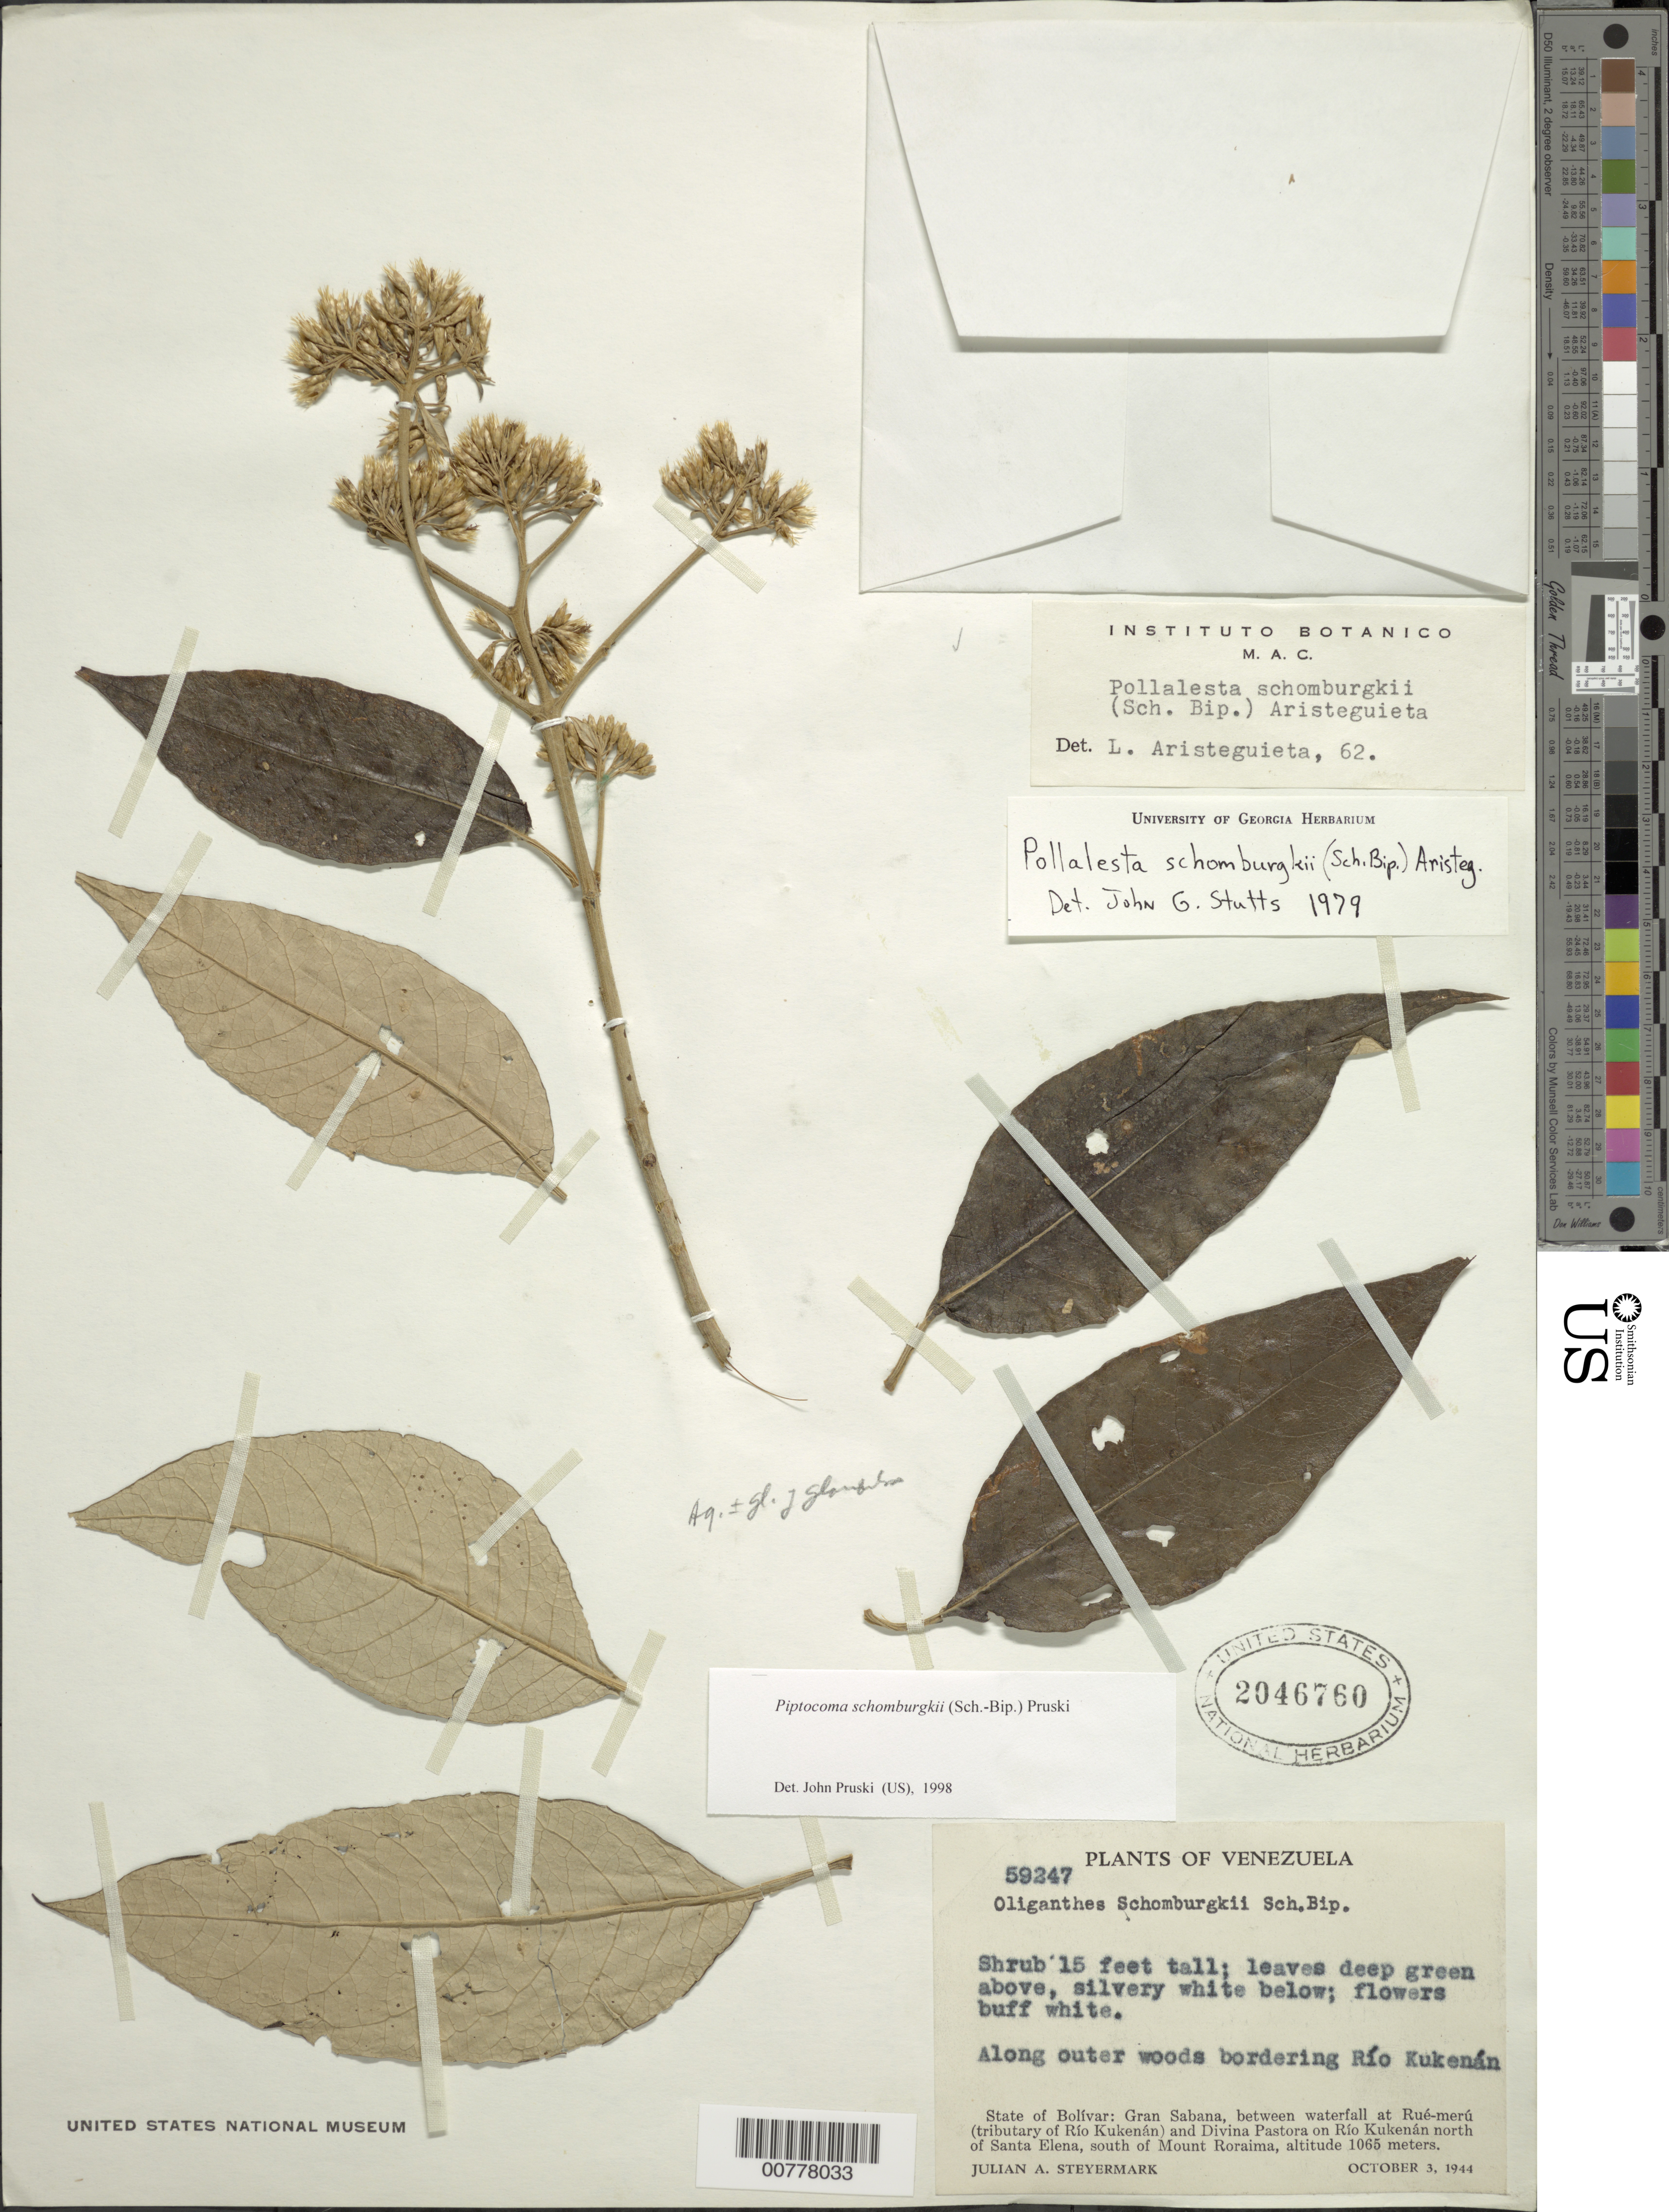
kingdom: Plantae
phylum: Tracheophyta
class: Magnoliopsida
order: Asterales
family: Asteraceae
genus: Piptocoma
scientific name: Piptocoma schomburgkii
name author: (Sch. Bip.) Pruski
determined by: Pruski, J. F.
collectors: J. Steyermark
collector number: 59247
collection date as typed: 3-Oct-44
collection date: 1944-10-03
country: Venezuela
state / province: Bolívar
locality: Gran Sabana, between waterfall at Rué-merú (trib of Río Kukenán) and Divina Pastora on Río Kukenán, north of Santa Elena, south of Mount Roraima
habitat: Along outer woods bordering rio.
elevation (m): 1065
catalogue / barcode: US 2046760